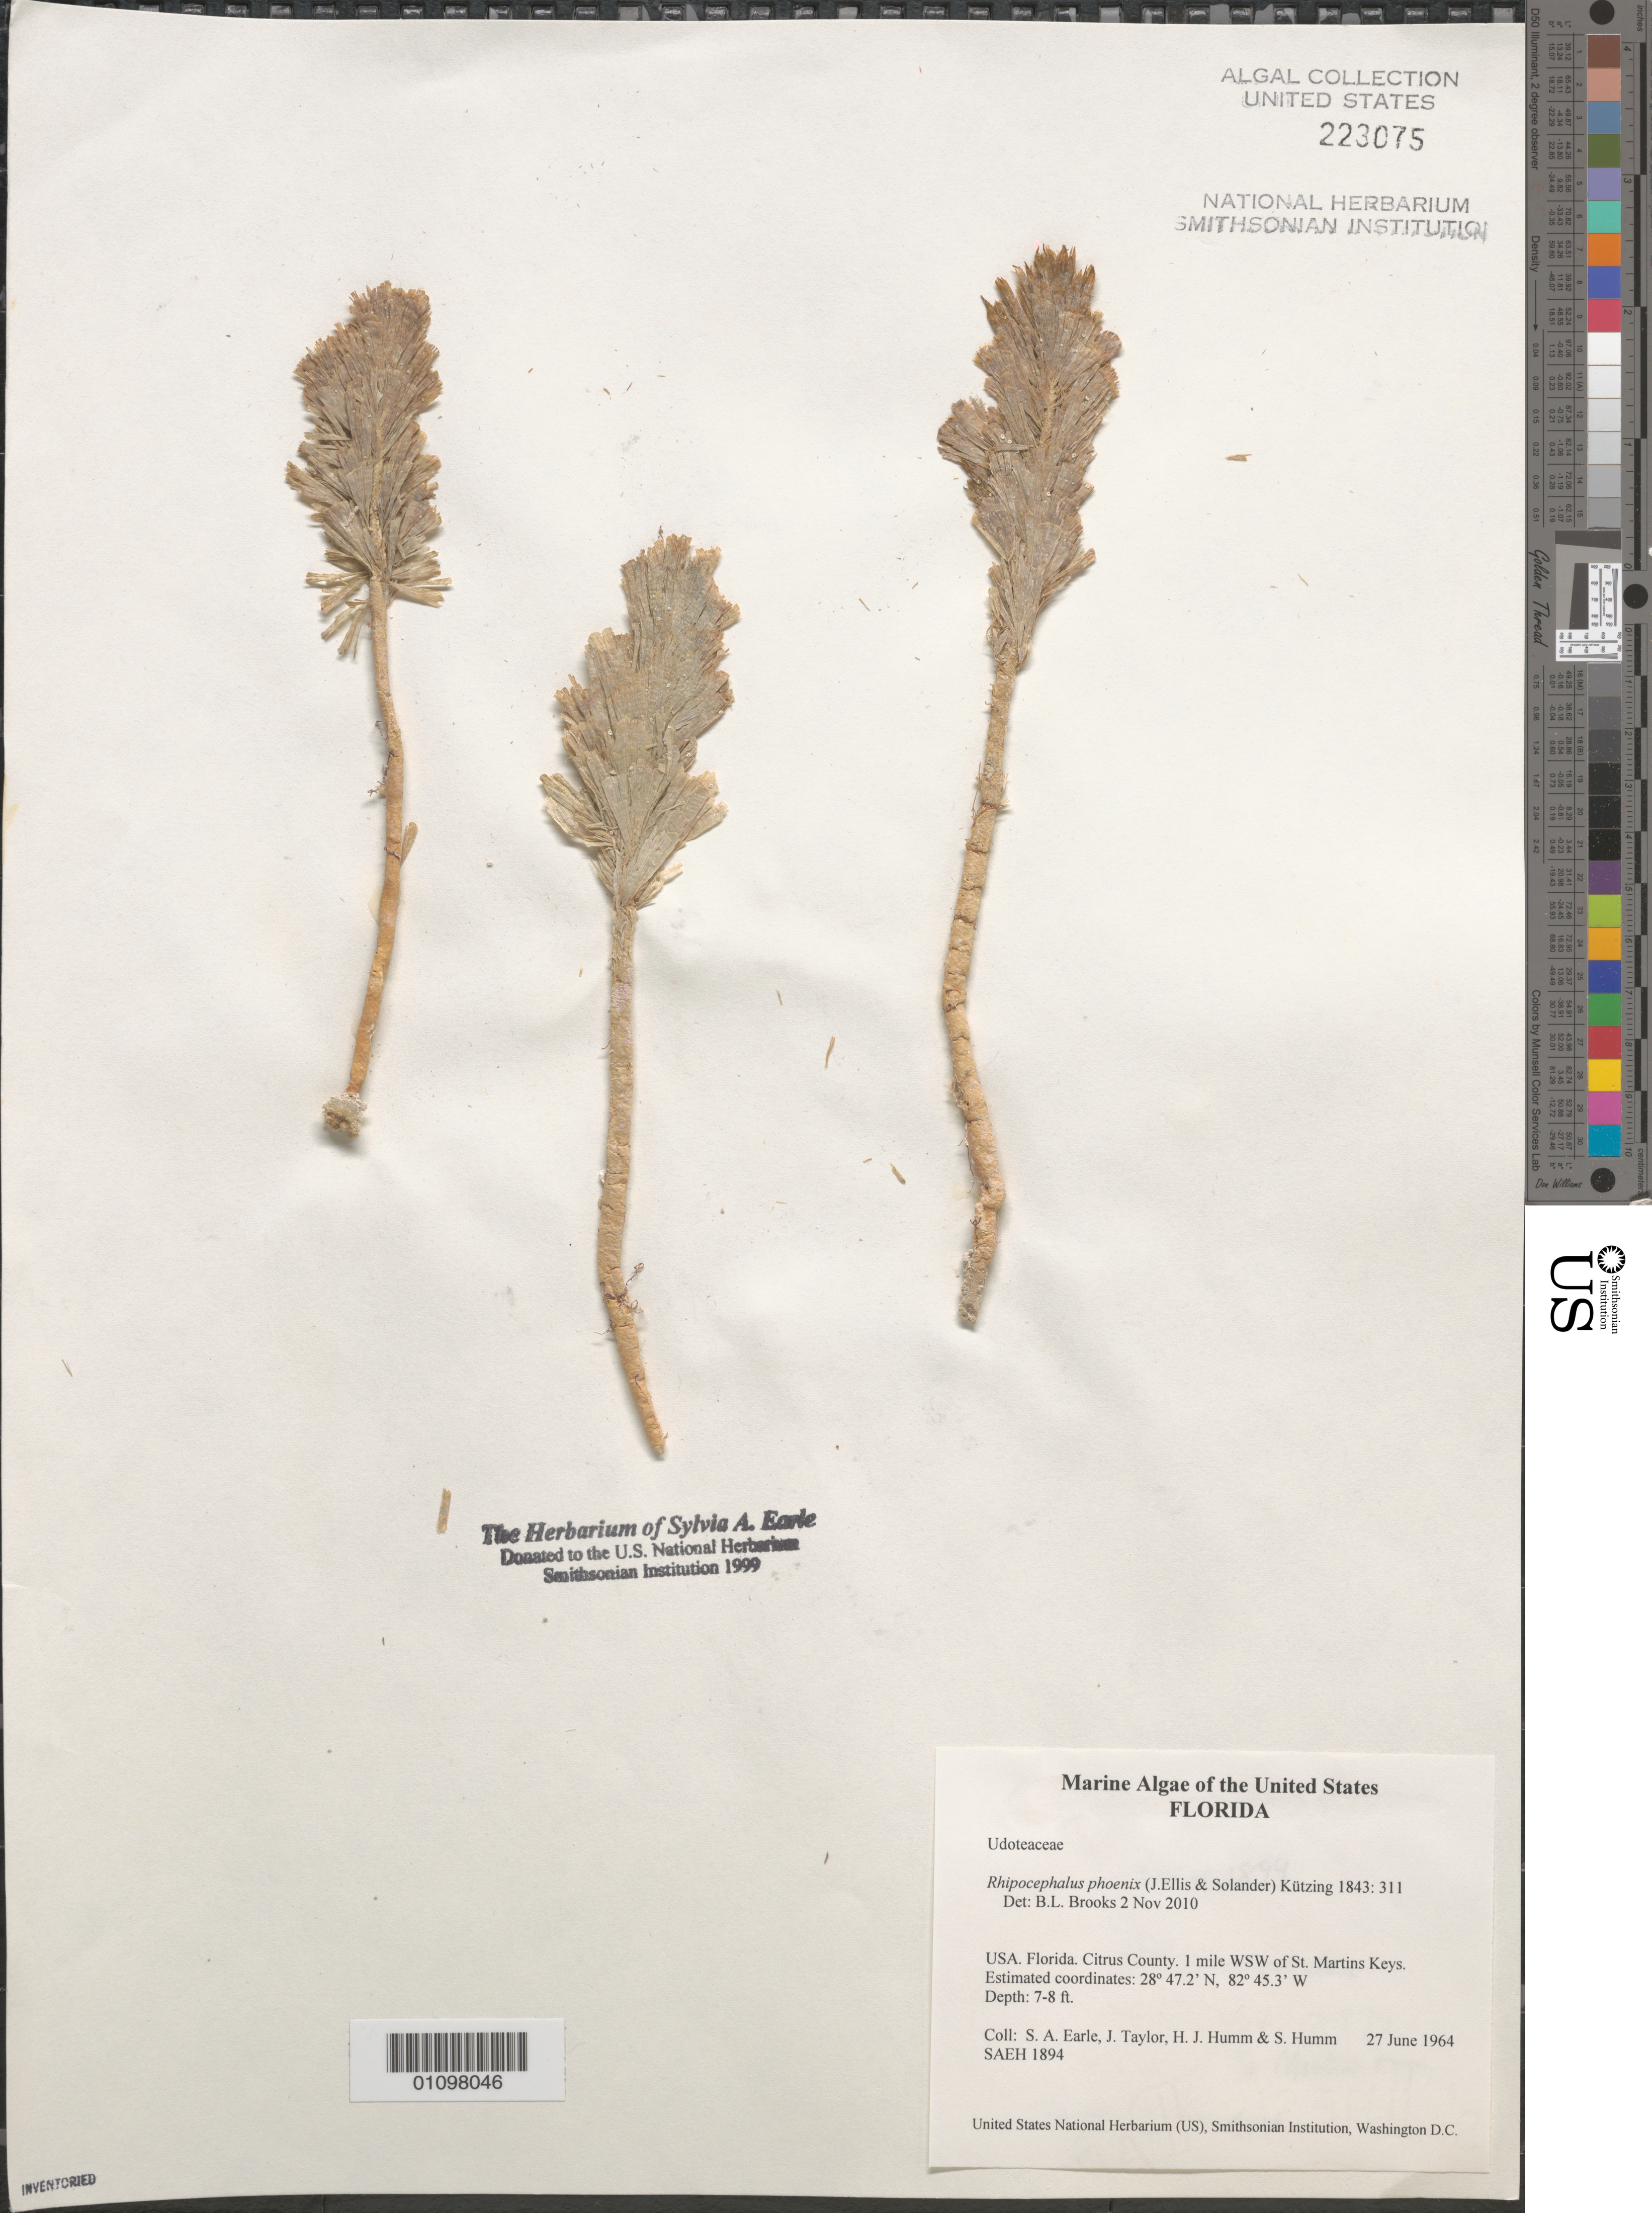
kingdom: Plantae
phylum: Chlorophyta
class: Ulvophyceae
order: Bryopsidales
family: Udoteaceae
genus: Rhipocephalus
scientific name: Rhipocephalus phoenix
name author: (J. Ellis & Sol.) Kütz.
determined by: Brooks, B. L., (BOT), Smithsonian Institution - National Museum of Natural History (UNITED STATES)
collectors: S. A. Earle, J. L. Taylor, H. J. Humm & S. Humm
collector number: SAEH 1894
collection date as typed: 27 Jun 1964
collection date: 1964-06-27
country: United States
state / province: Florida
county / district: Citrus County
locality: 1 mile west southwest of St. Martins Keys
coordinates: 28 47.2'N, 82 45.3'W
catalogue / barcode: US 223075